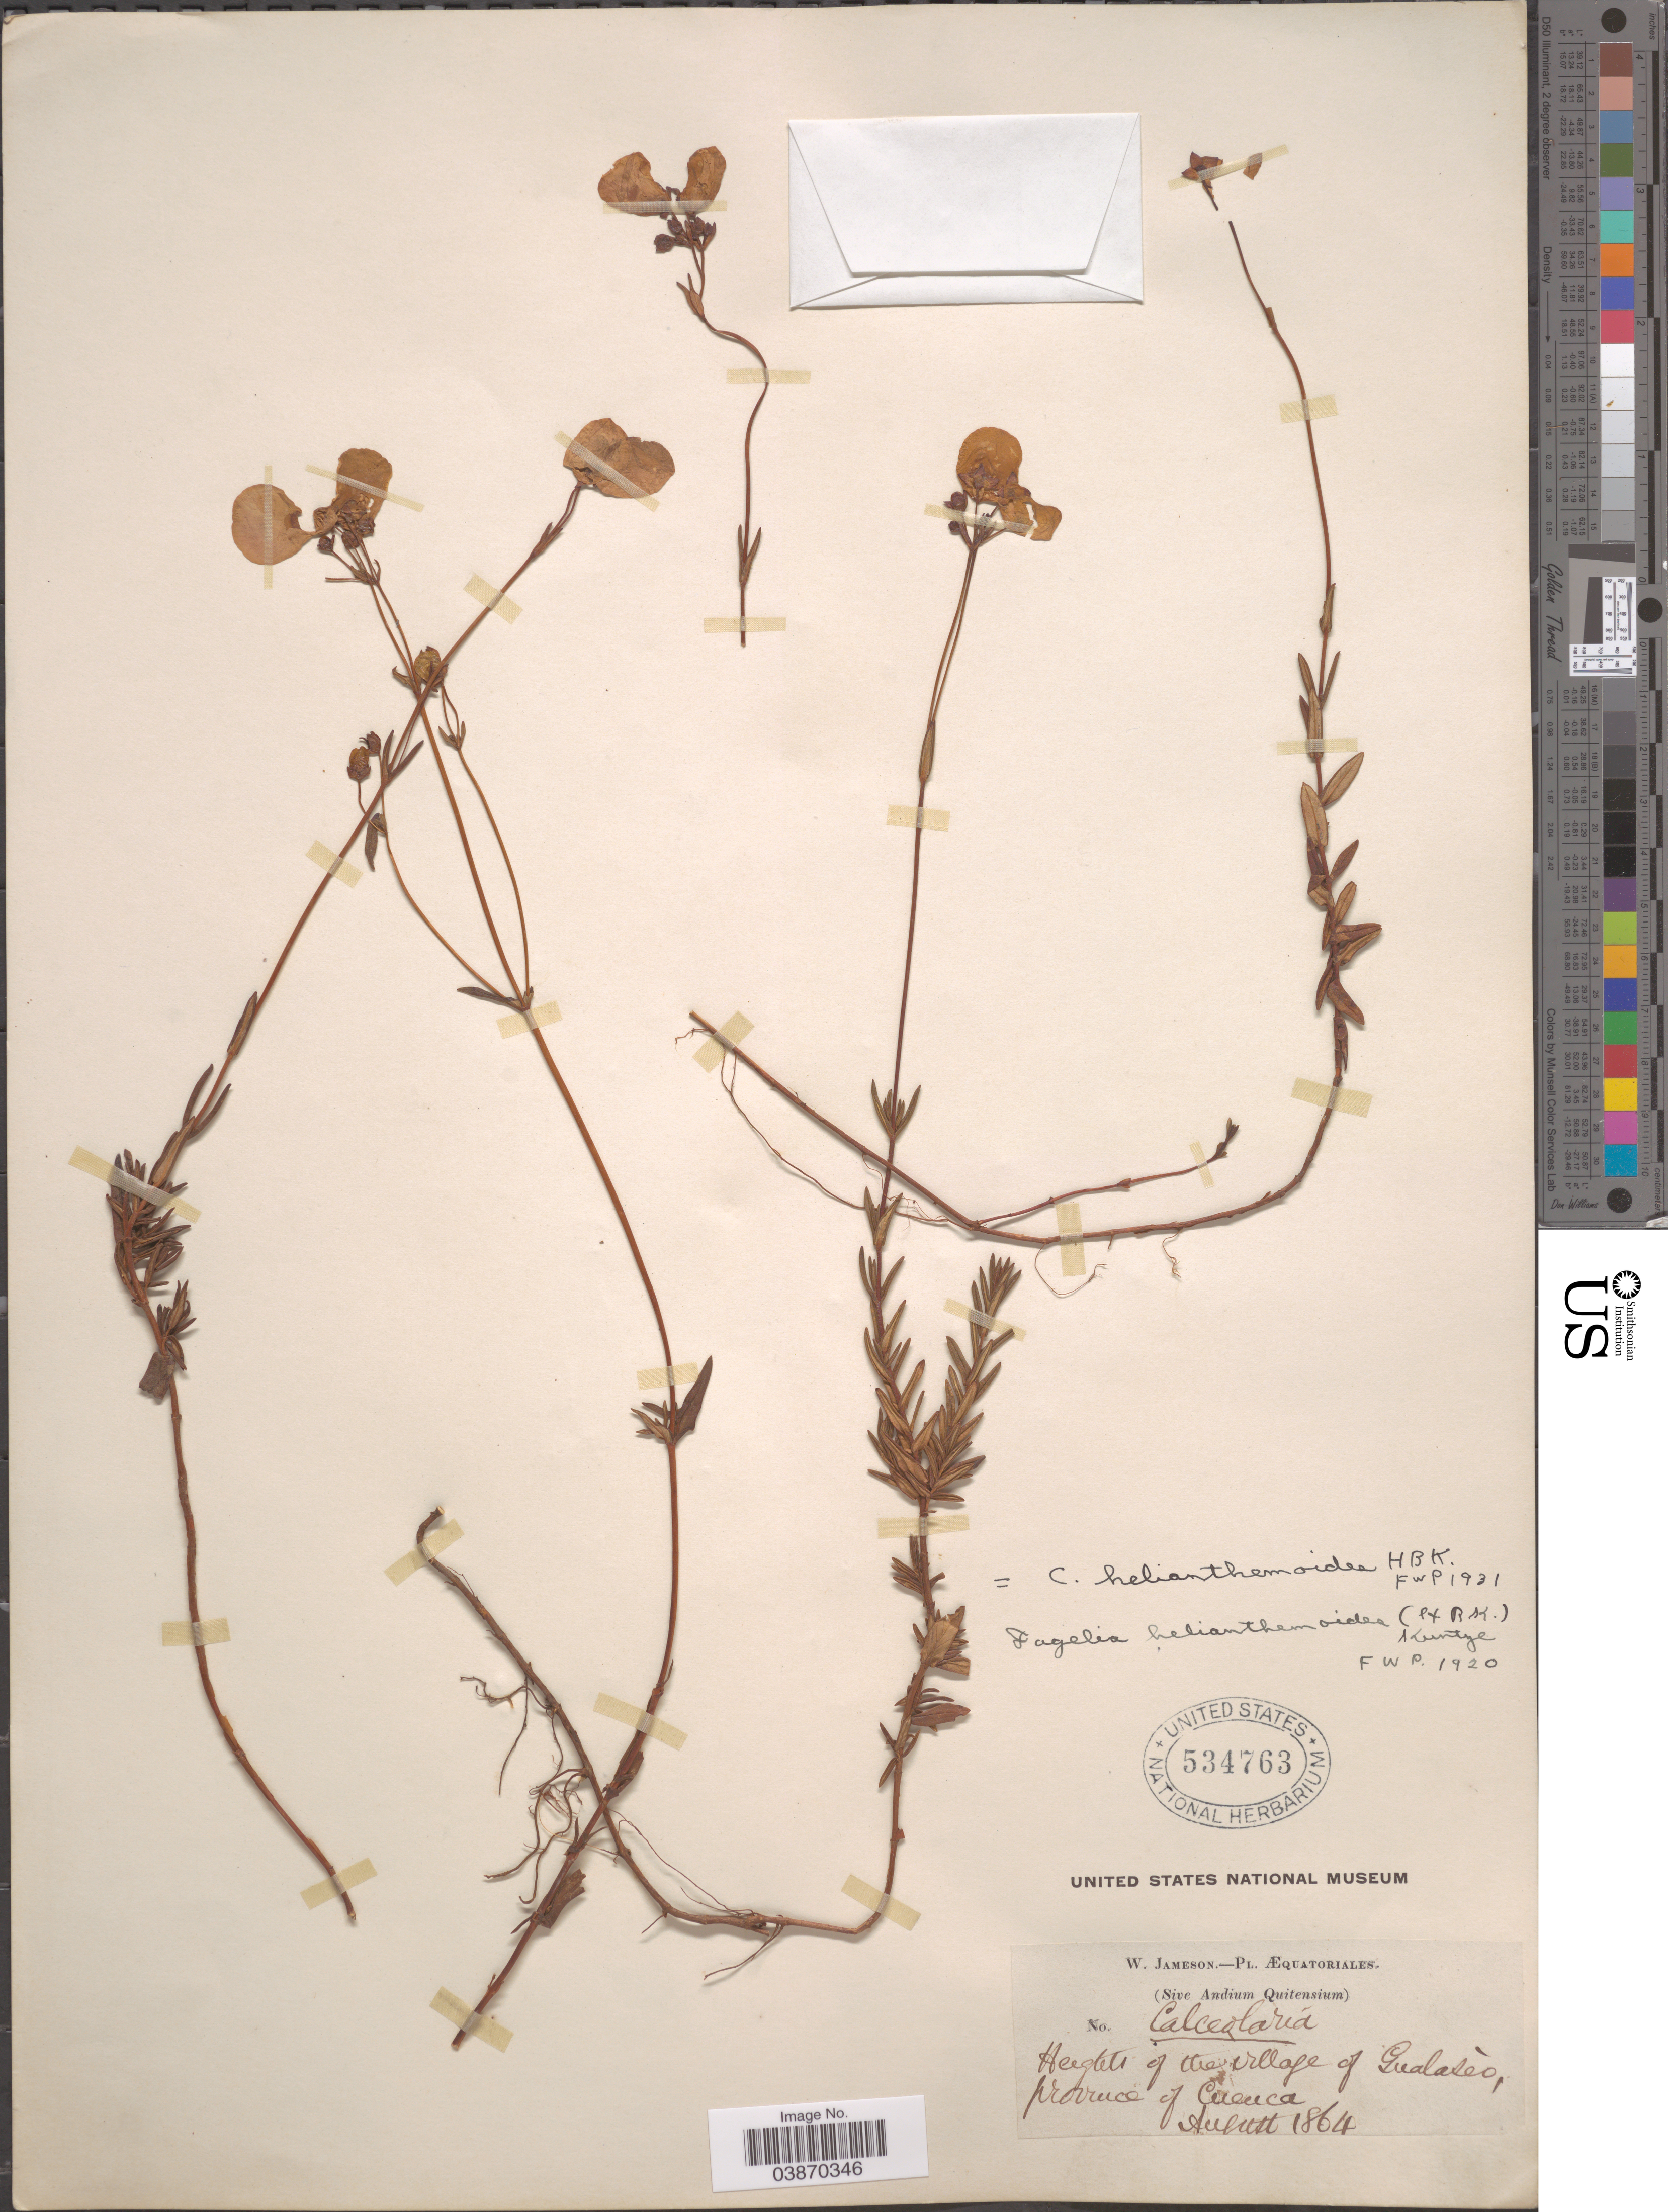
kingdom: Plantae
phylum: Tracheophyta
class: Magnoliopsida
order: Lamiales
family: Calceolariaceae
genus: Calceolaria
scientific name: Calceolaria helianthemoides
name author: Kunth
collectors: W. Jameson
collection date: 1864-08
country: Ecuador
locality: Haglets of the village of Gualaséo, province of Cuenca.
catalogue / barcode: US 534763